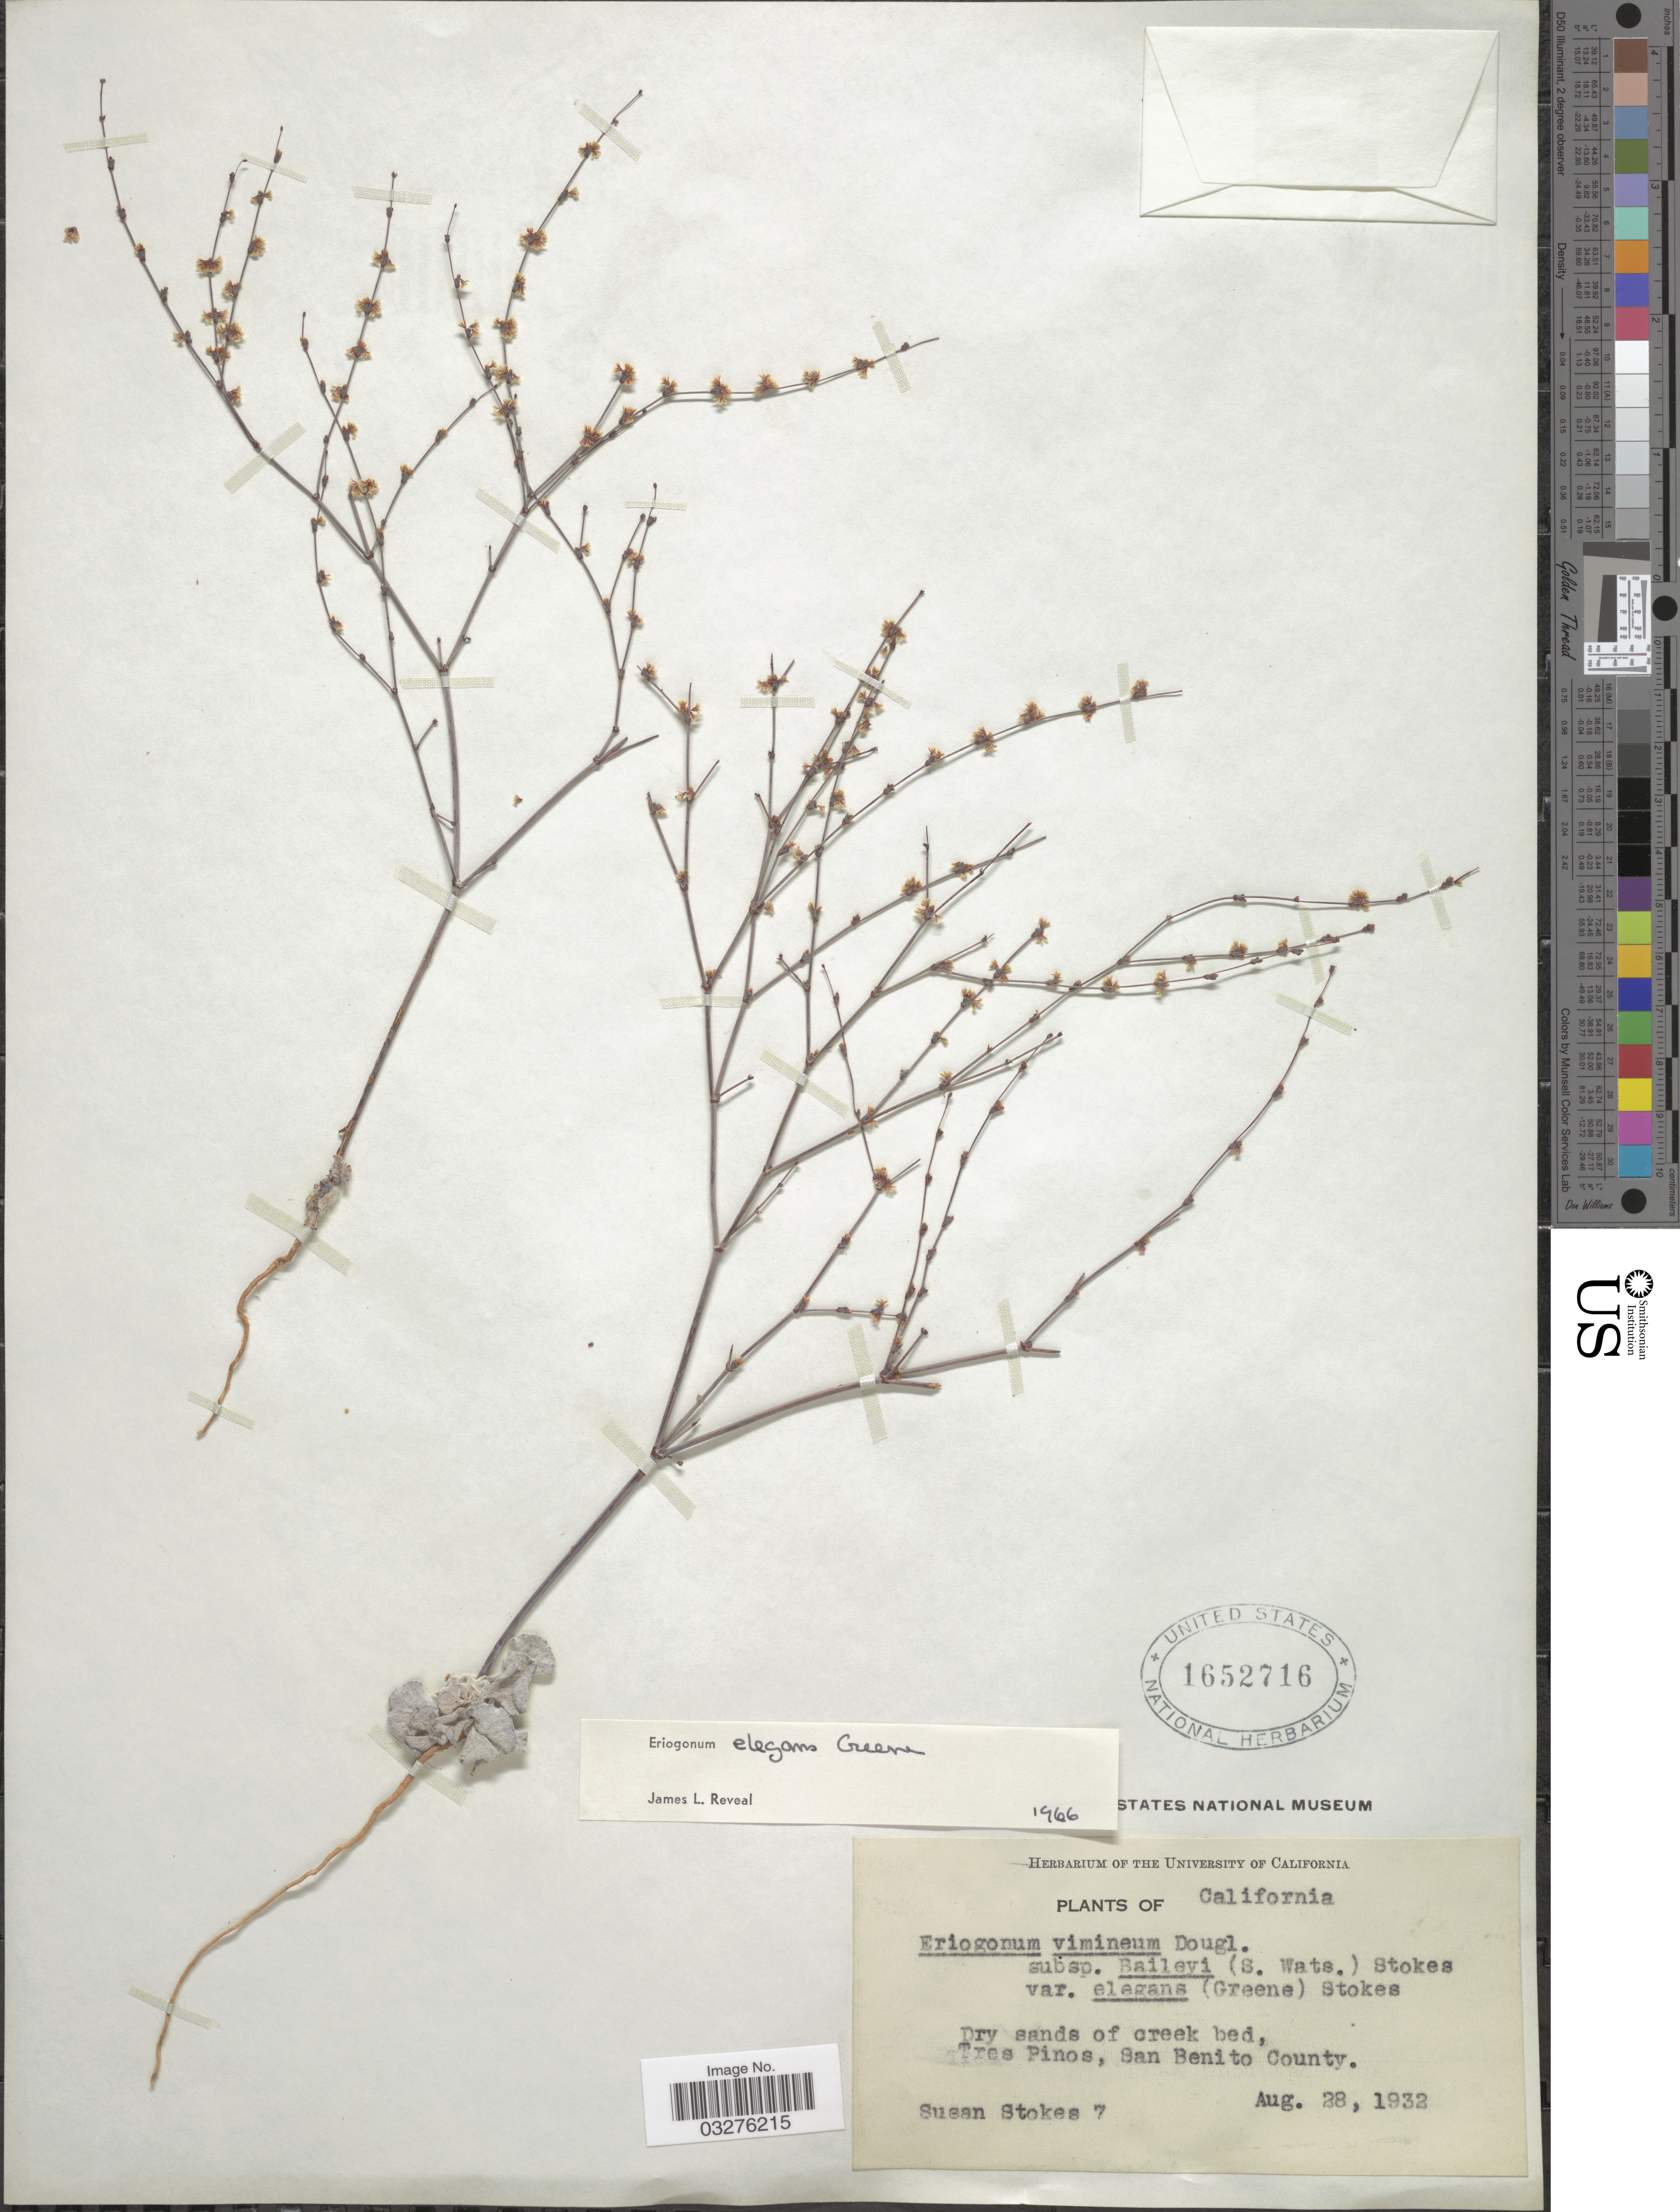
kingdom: Plantae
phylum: Tracheophyta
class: Magnoliopsida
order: Caryophyllales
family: Polygonaceae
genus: Eriogonum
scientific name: Eriogonum elegans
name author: Greene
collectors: S. G. Stokes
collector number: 7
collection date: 1932-08-28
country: United States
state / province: California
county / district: San Benito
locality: Dry sands of creek bed, Tres Pinos, San Benito County.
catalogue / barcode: US 1652716